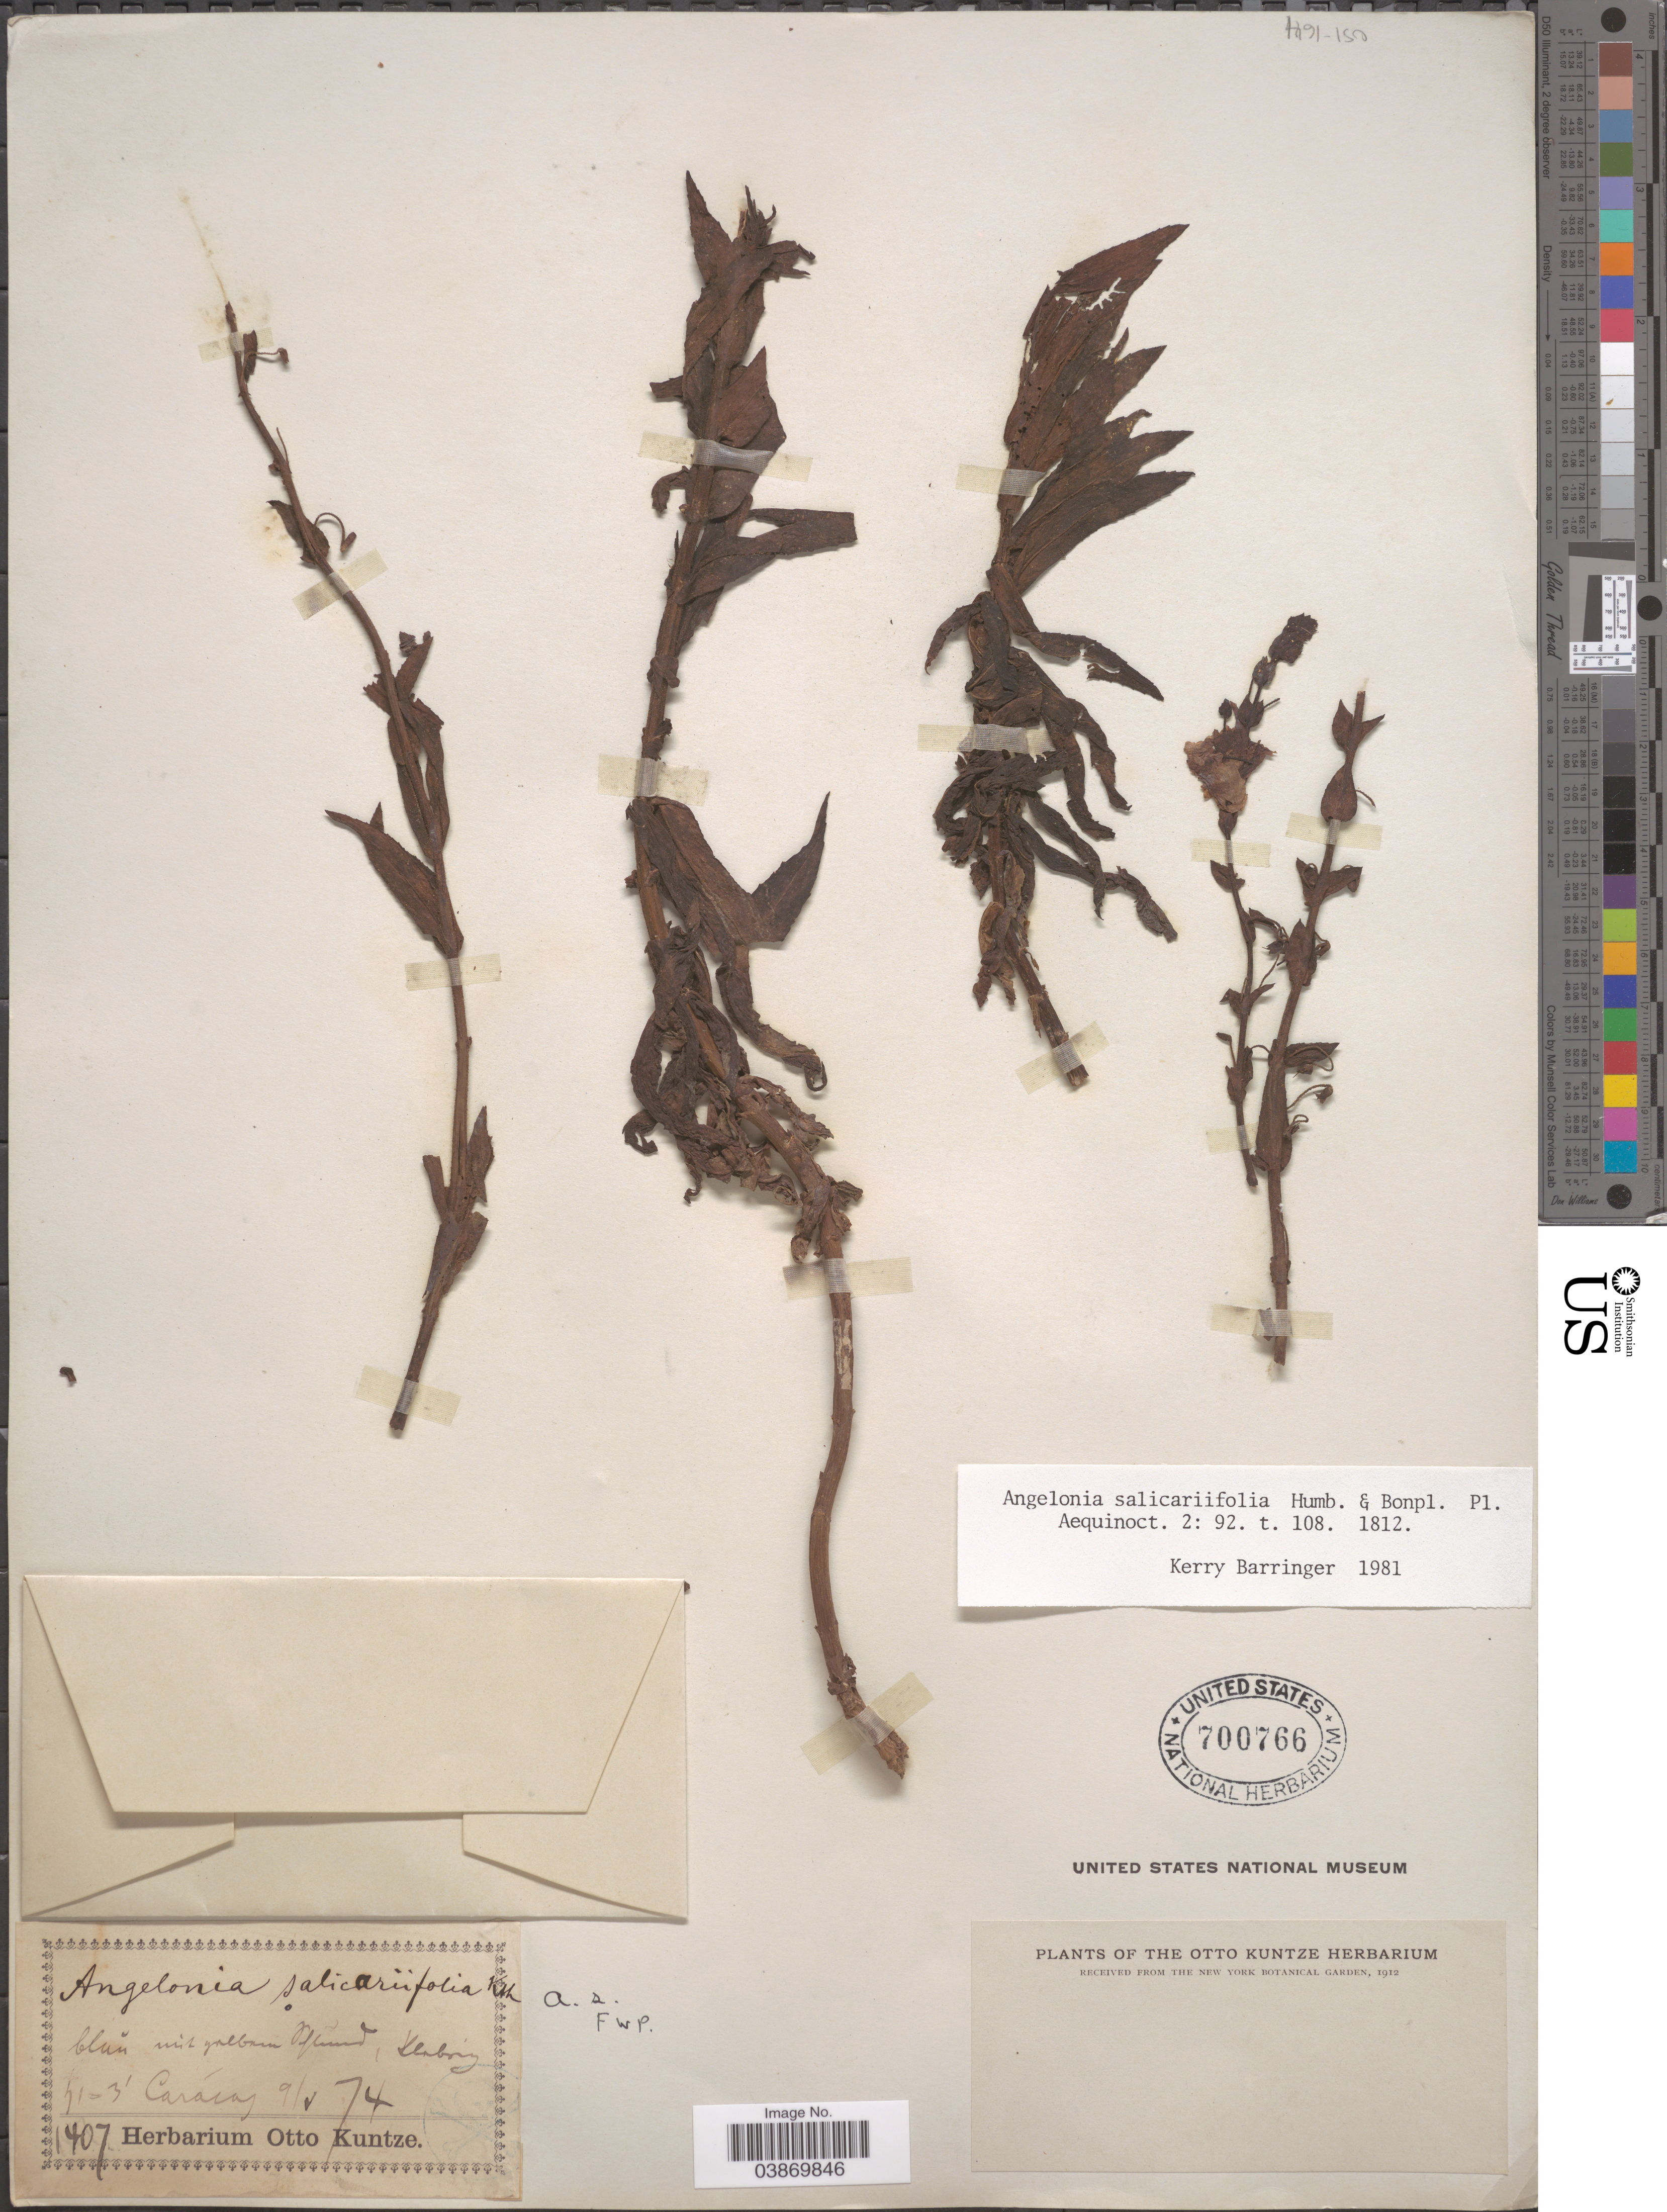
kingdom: Plantae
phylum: Tracheophyta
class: Magnoliopsida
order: Lamiales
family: Plantaginaceae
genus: Angelonia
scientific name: Angelonia salicariifolia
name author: Bonpl.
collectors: ex herb. Otto Kuntze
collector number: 1407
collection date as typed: Transcribed d/m/y: 9/5/74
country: Venezuela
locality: Caracas.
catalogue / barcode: US 700766